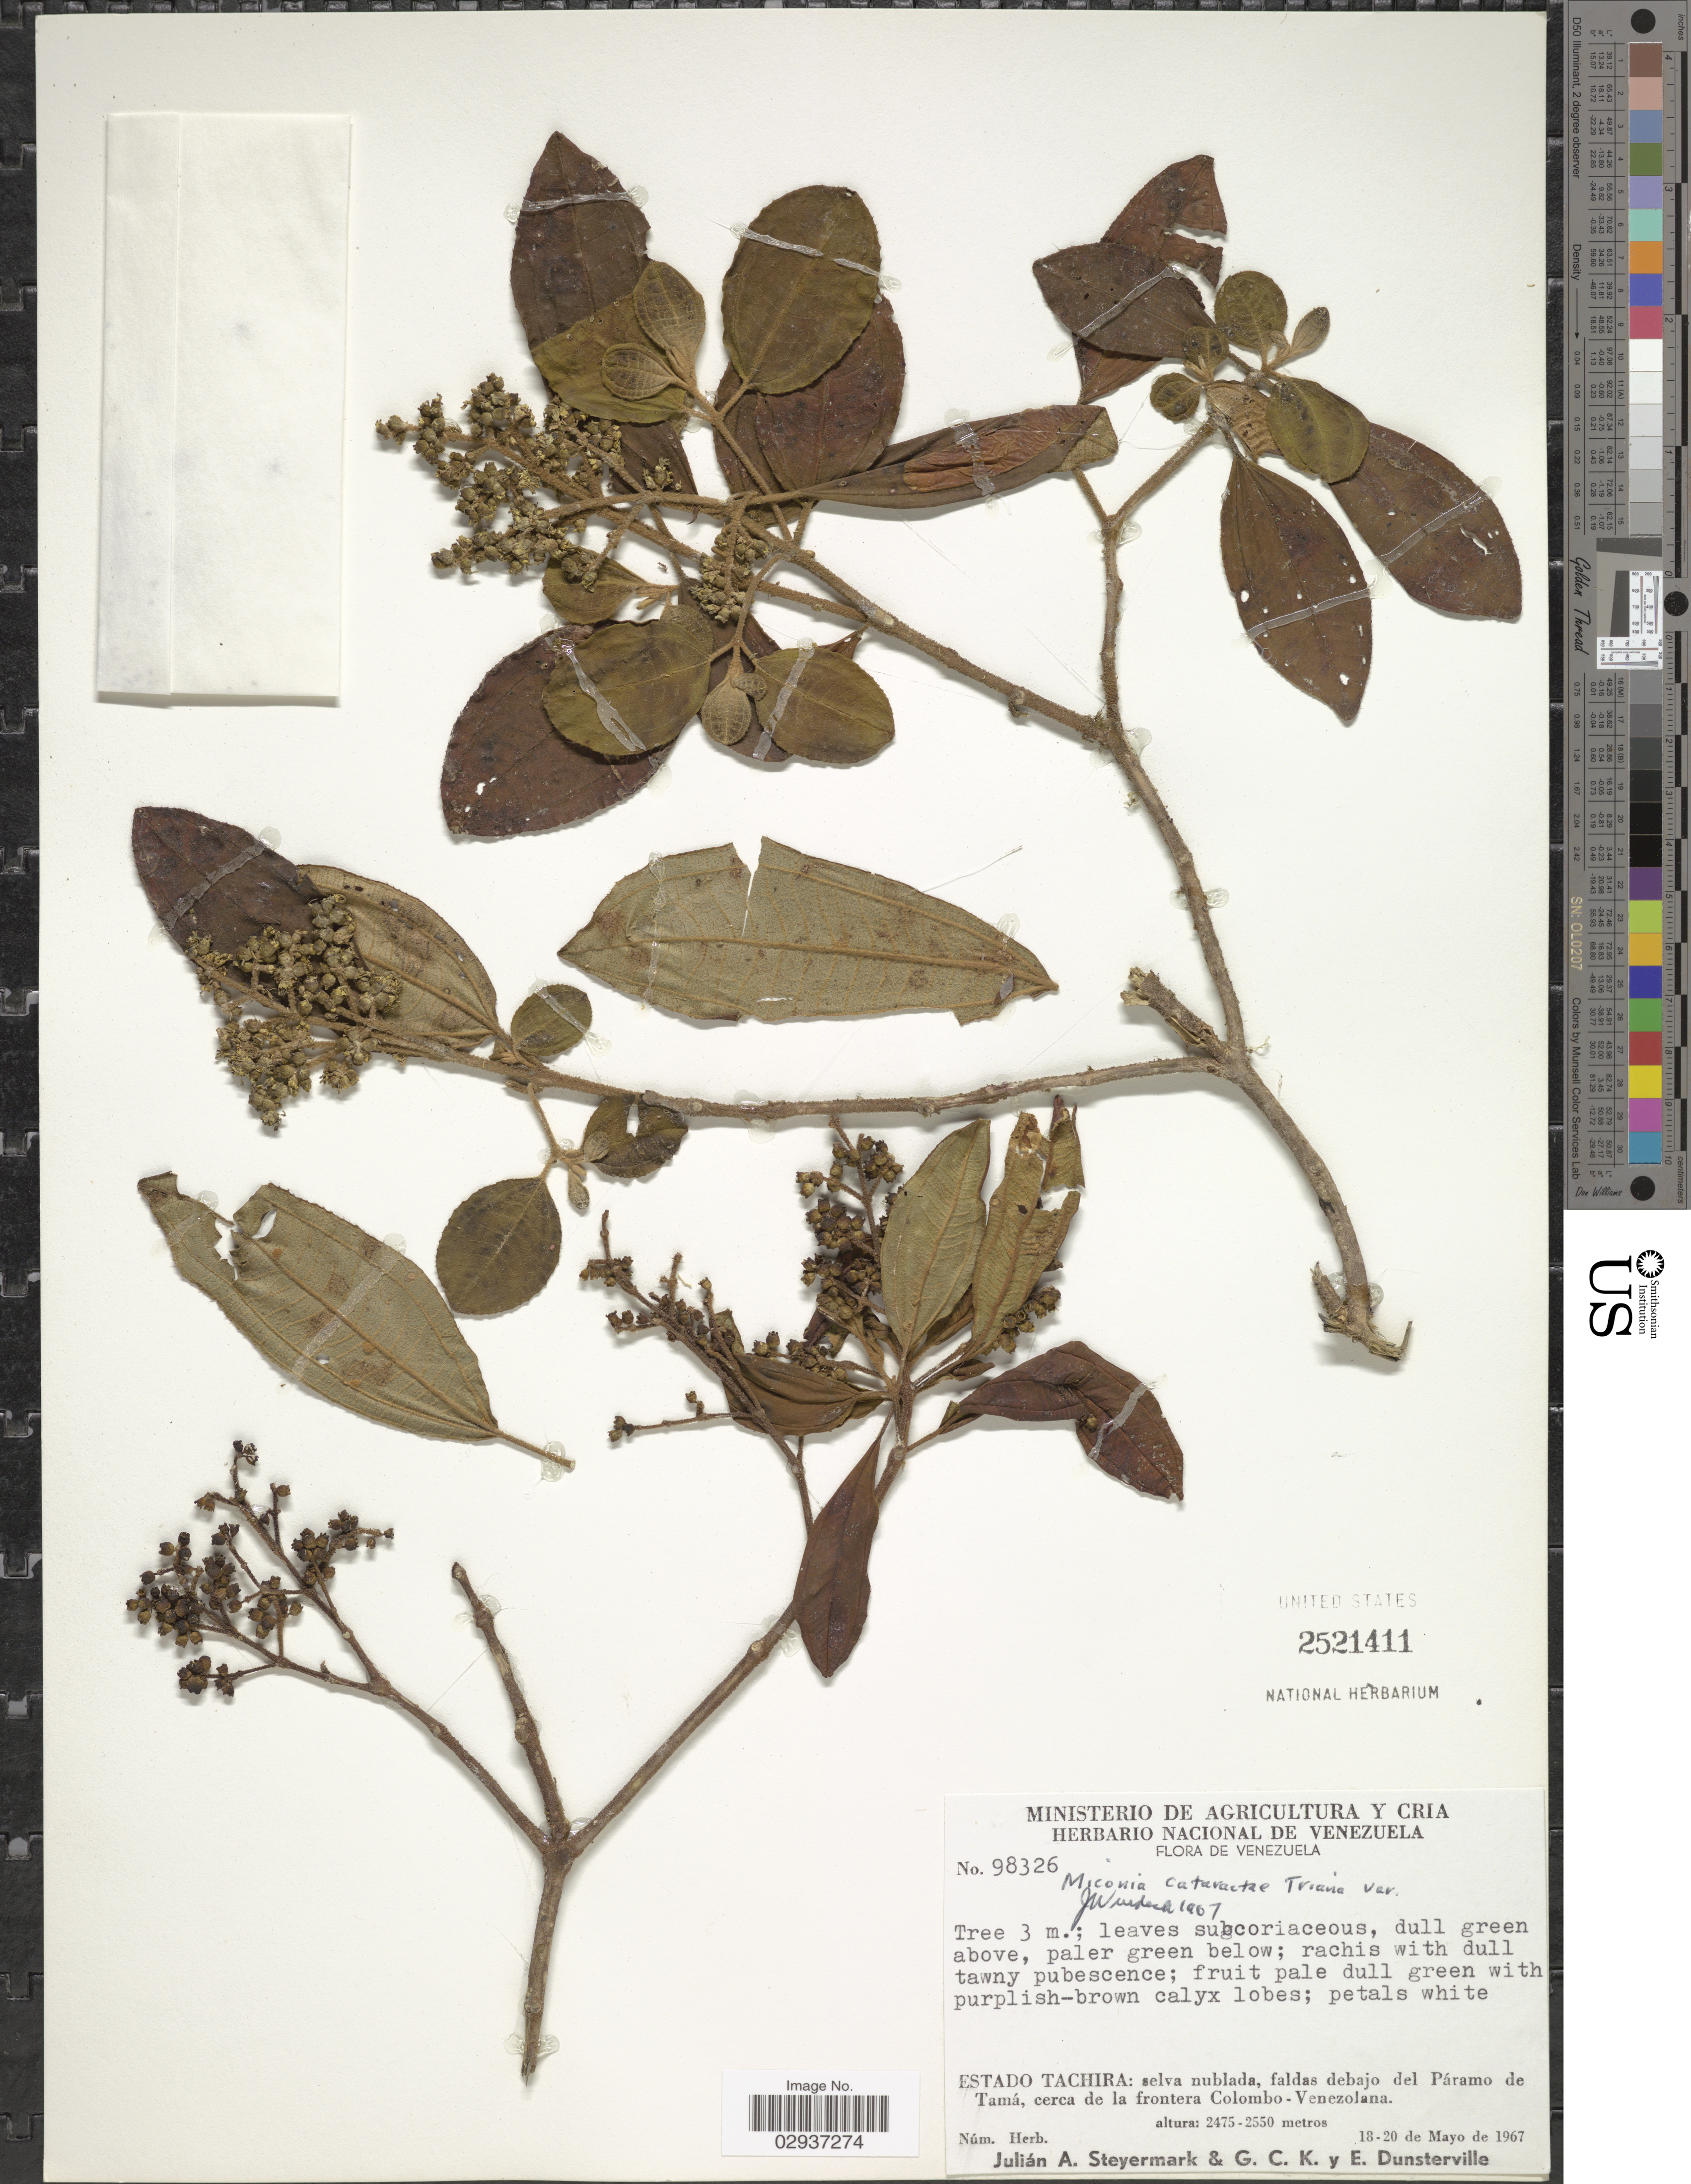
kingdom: Plantae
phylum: Tracheophyta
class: Magnoliopsida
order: Myrtales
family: Melastomataceae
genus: Miconia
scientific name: Miconia cataractae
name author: Triana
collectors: J. Steyermark, G. C. K. Dunsterville & E. Dunsterville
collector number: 98326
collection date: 1967-05-18/1967-05-20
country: Venezuela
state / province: Tachira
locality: Eatado Tachira: selva nublada, faldas debajo del Páramo de Tamá, cerca de la frontera Colombo-Venezolana.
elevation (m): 2475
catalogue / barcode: US 2521411